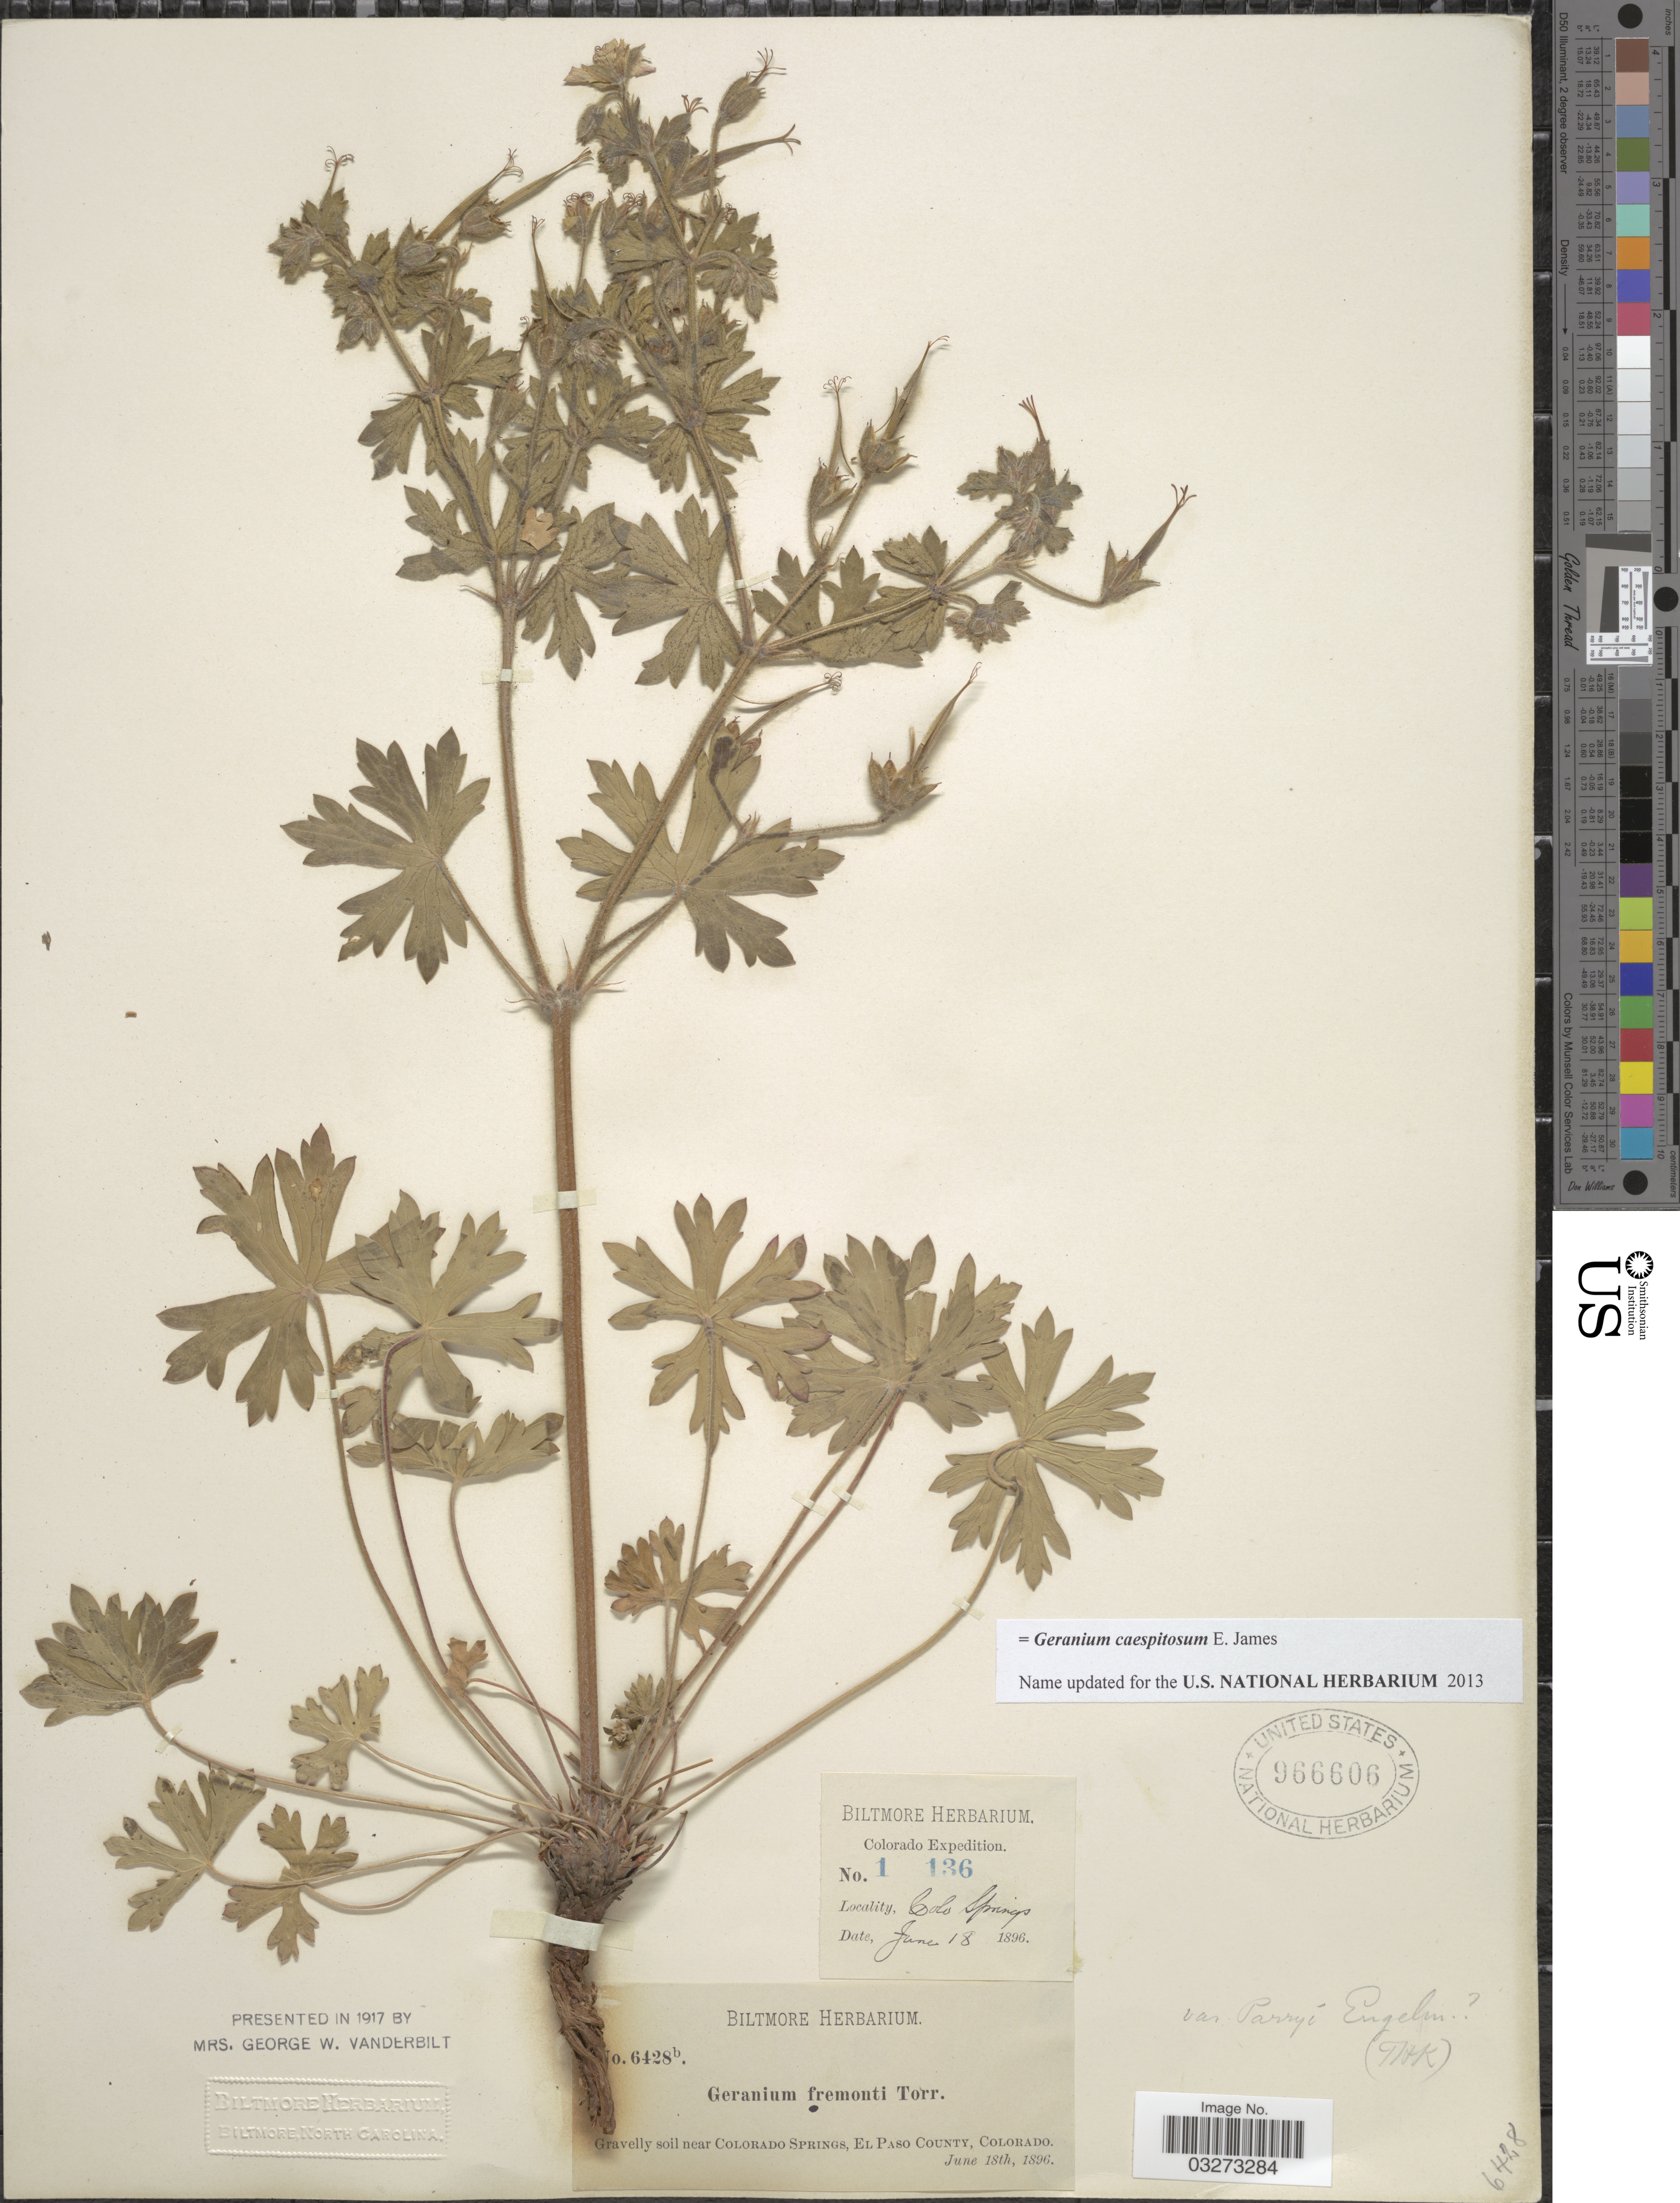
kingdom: Plantae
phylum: Tracheophyta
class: Magnoliopsida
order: Geraniales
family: Geraniaceae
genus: Geranium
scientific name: Geranium caespitosum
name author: E. James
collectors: ex herb. Biltmore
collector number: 6428b/1136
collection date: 1896-06-18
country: United States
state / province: Colorado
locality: Gravelly soil near Colorado Springs, El Paso County.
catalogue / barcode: US 966606